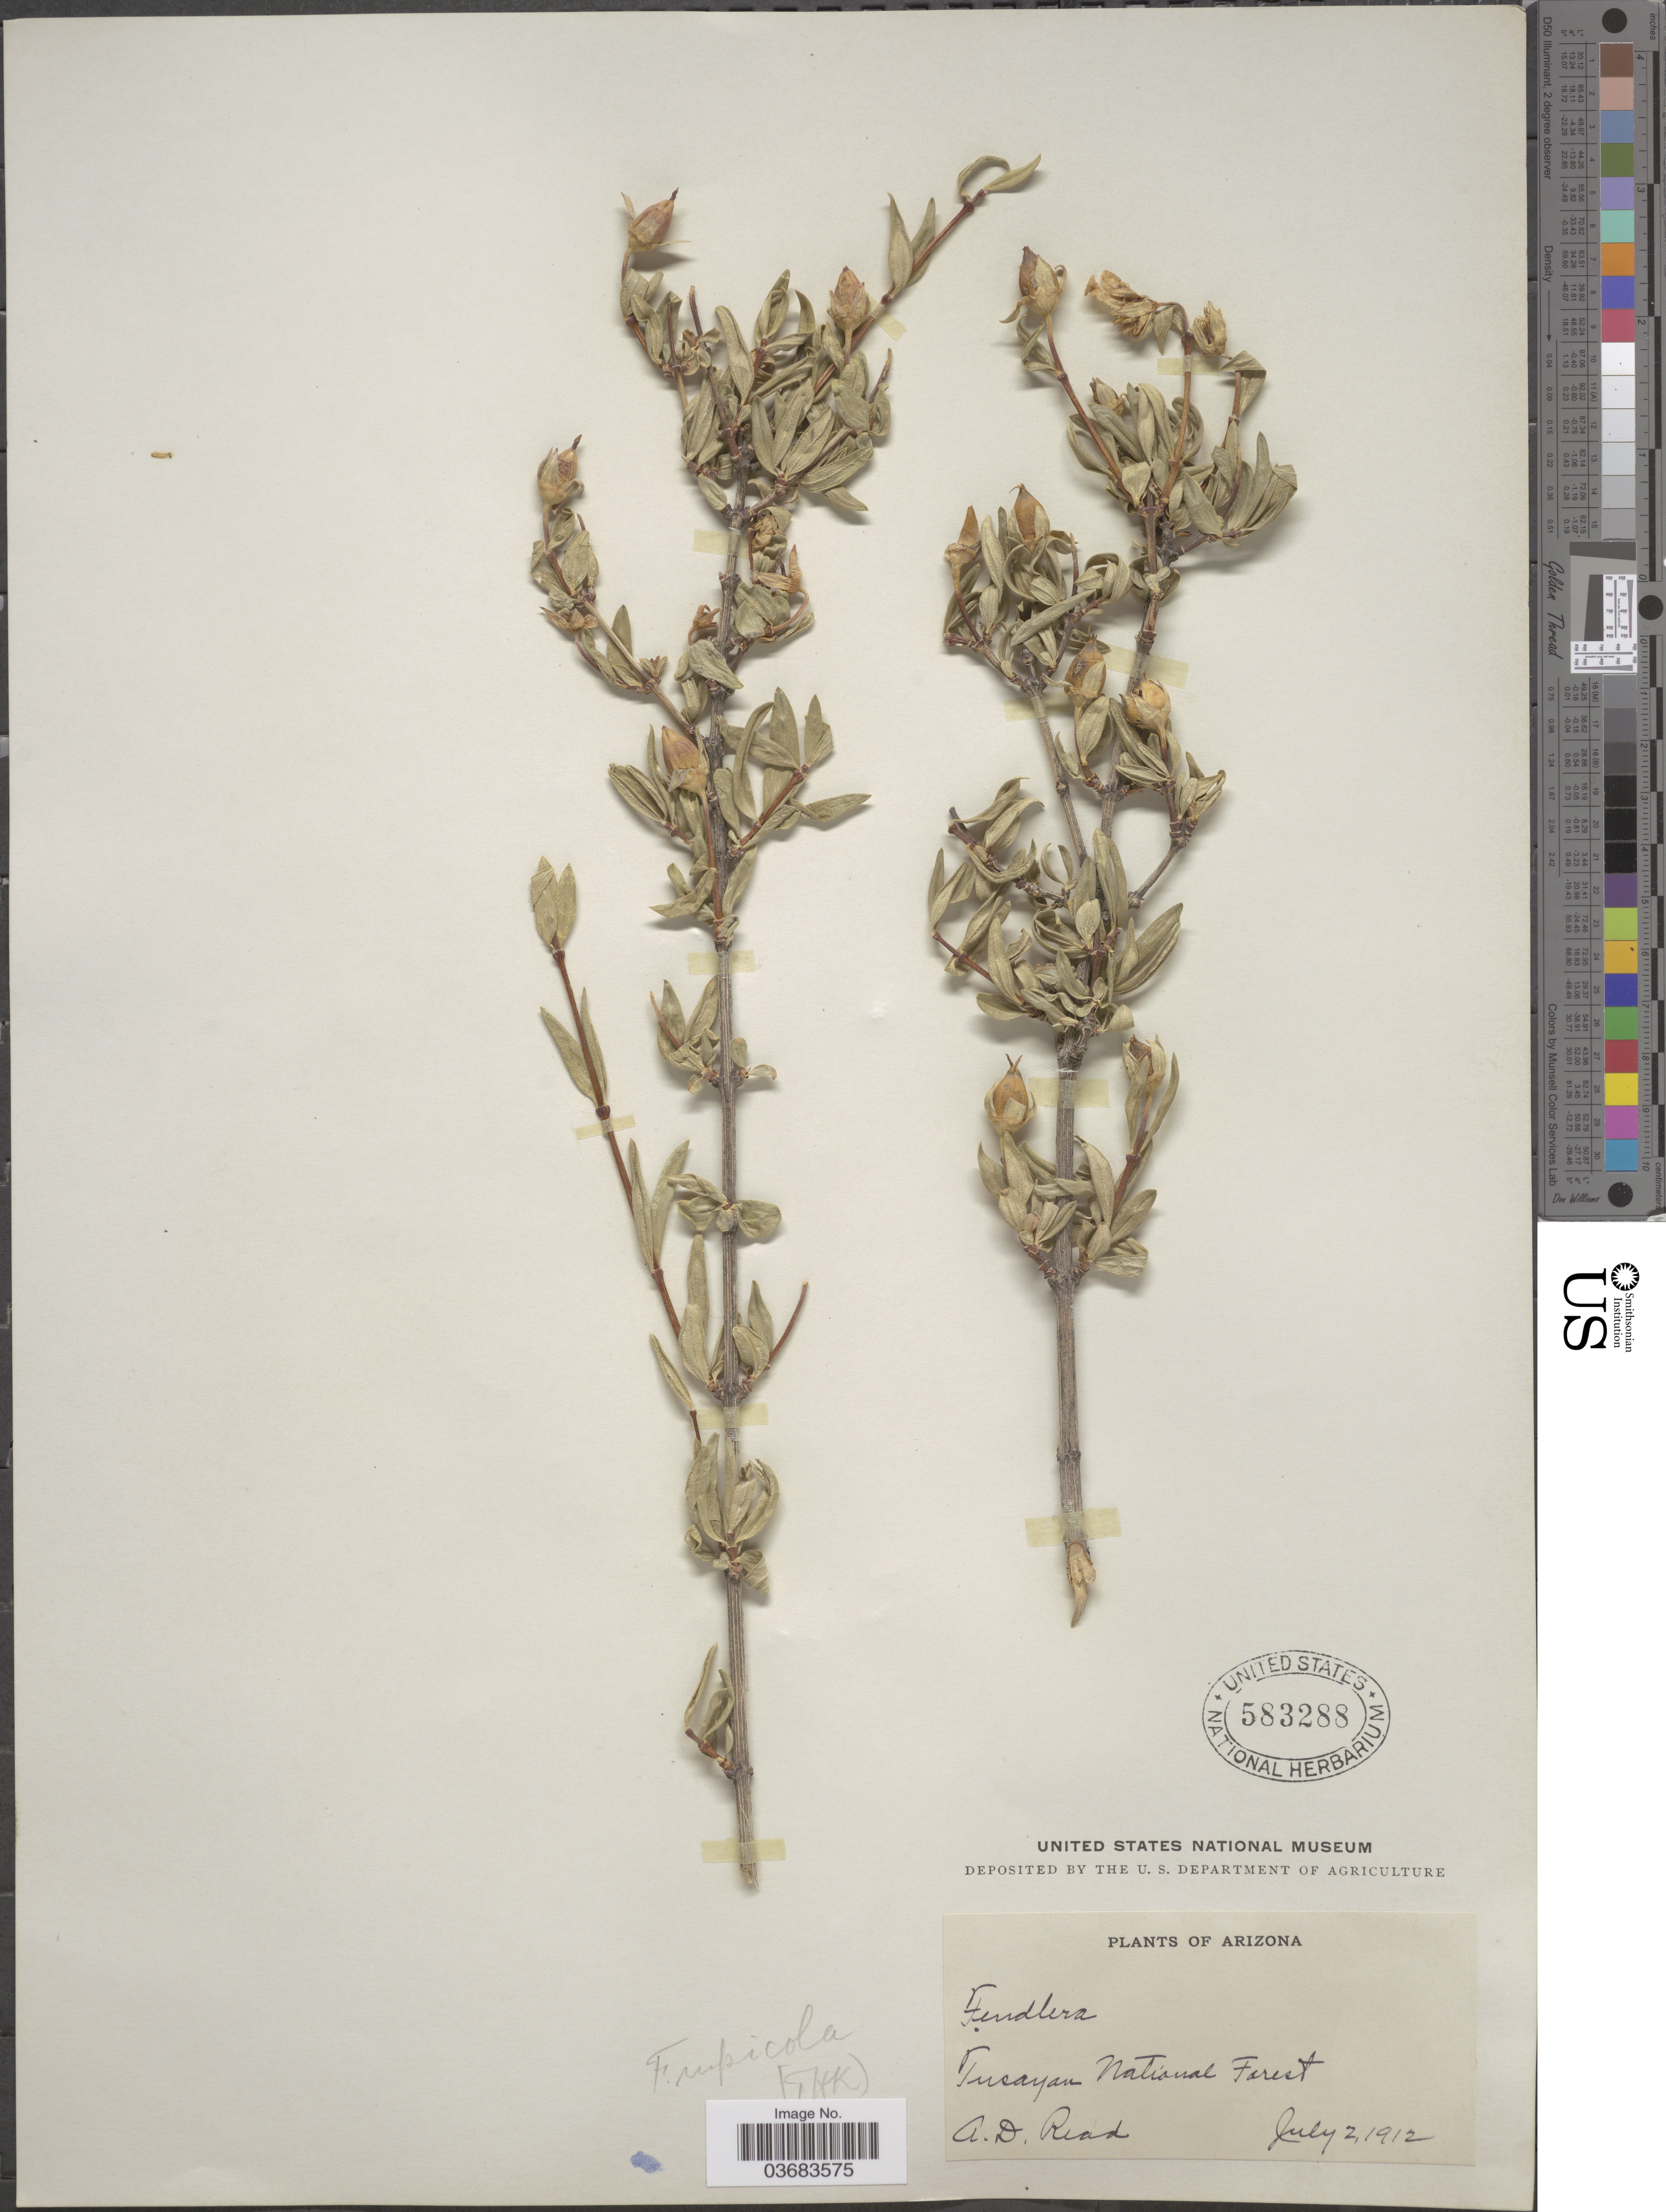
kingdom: Plantae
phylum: Tracheophyta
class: Magnoliopsida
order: Cornales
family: Hydrangeaceae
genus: Fendlera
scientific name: Fendlera rupicola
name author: Englem. & A. Gray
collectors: A. D. Read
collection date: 1912-07-02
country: United States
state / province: Arizona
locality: Tusayan National Forest.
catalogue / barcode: US 583288